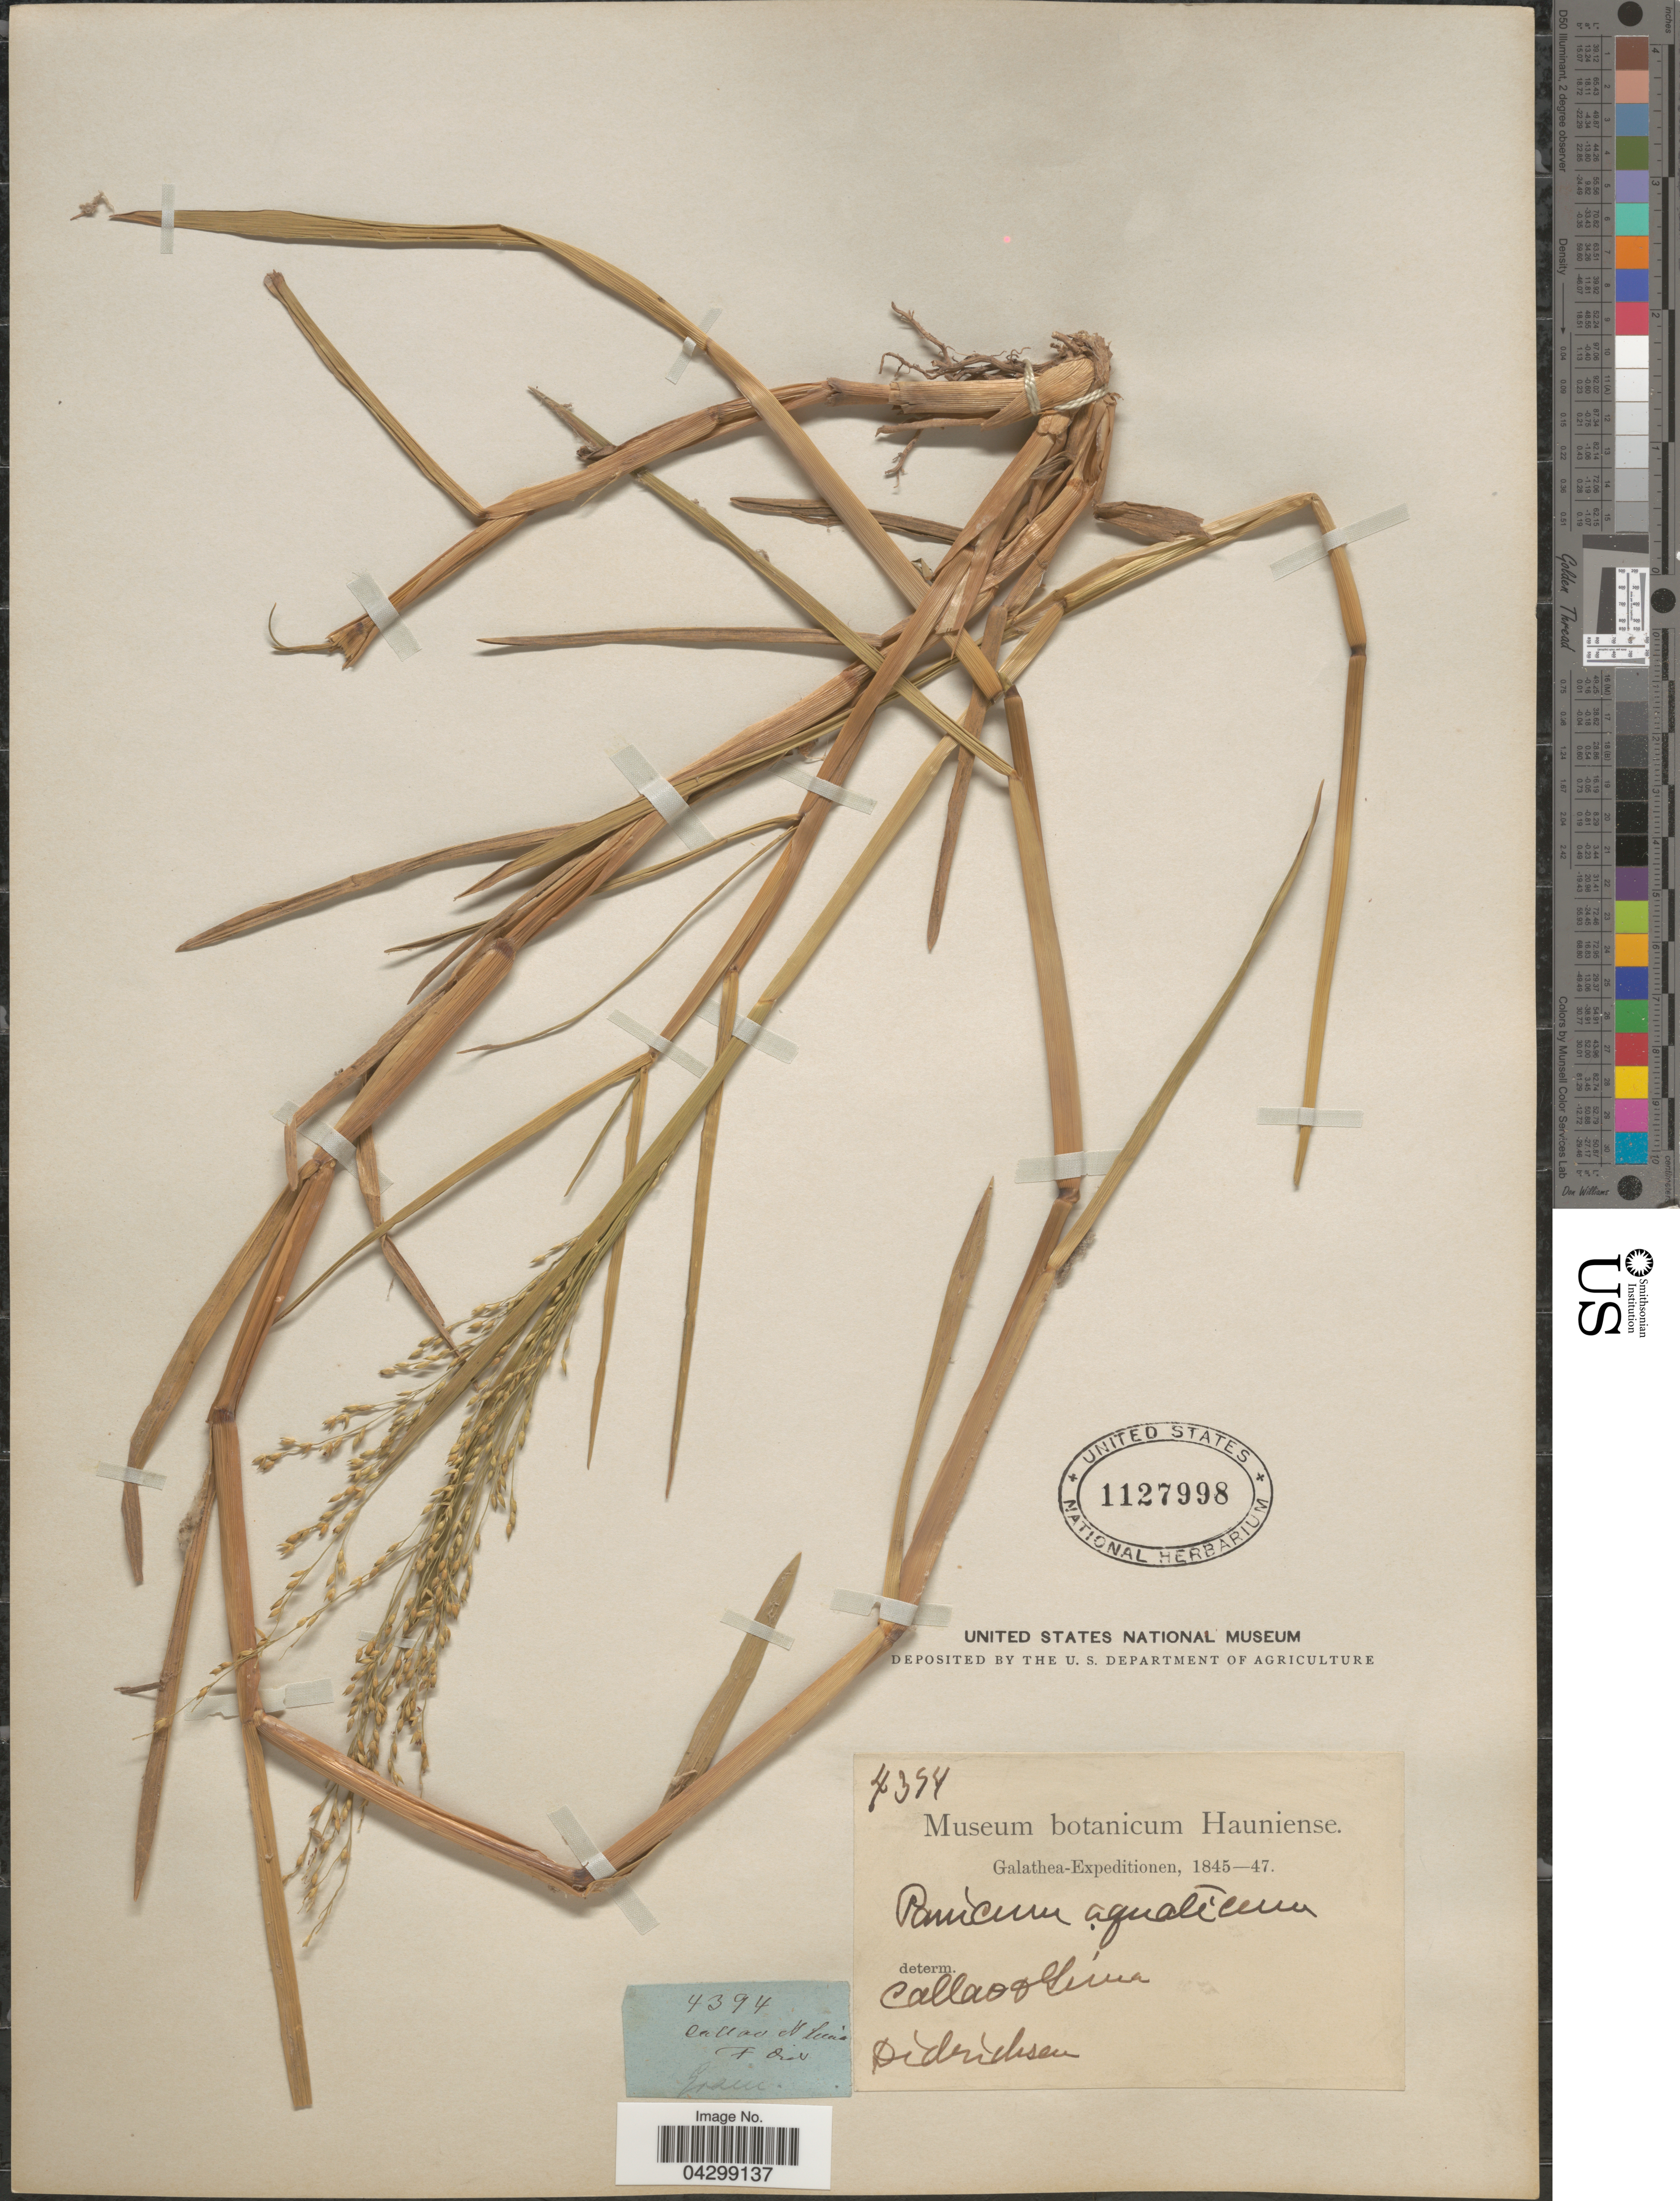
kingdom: Plantae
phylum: Tracheophyta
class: Liliopsida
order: Poales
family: Poaceae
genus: Panicum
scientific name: Panicum aquaticum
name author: Poir.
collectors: Didrichsen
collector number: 4394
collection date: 1845/1847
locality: Galathea-Expeditionen, 1845-47. Callao N Lima. [interpreted]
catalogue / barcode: US 1127998